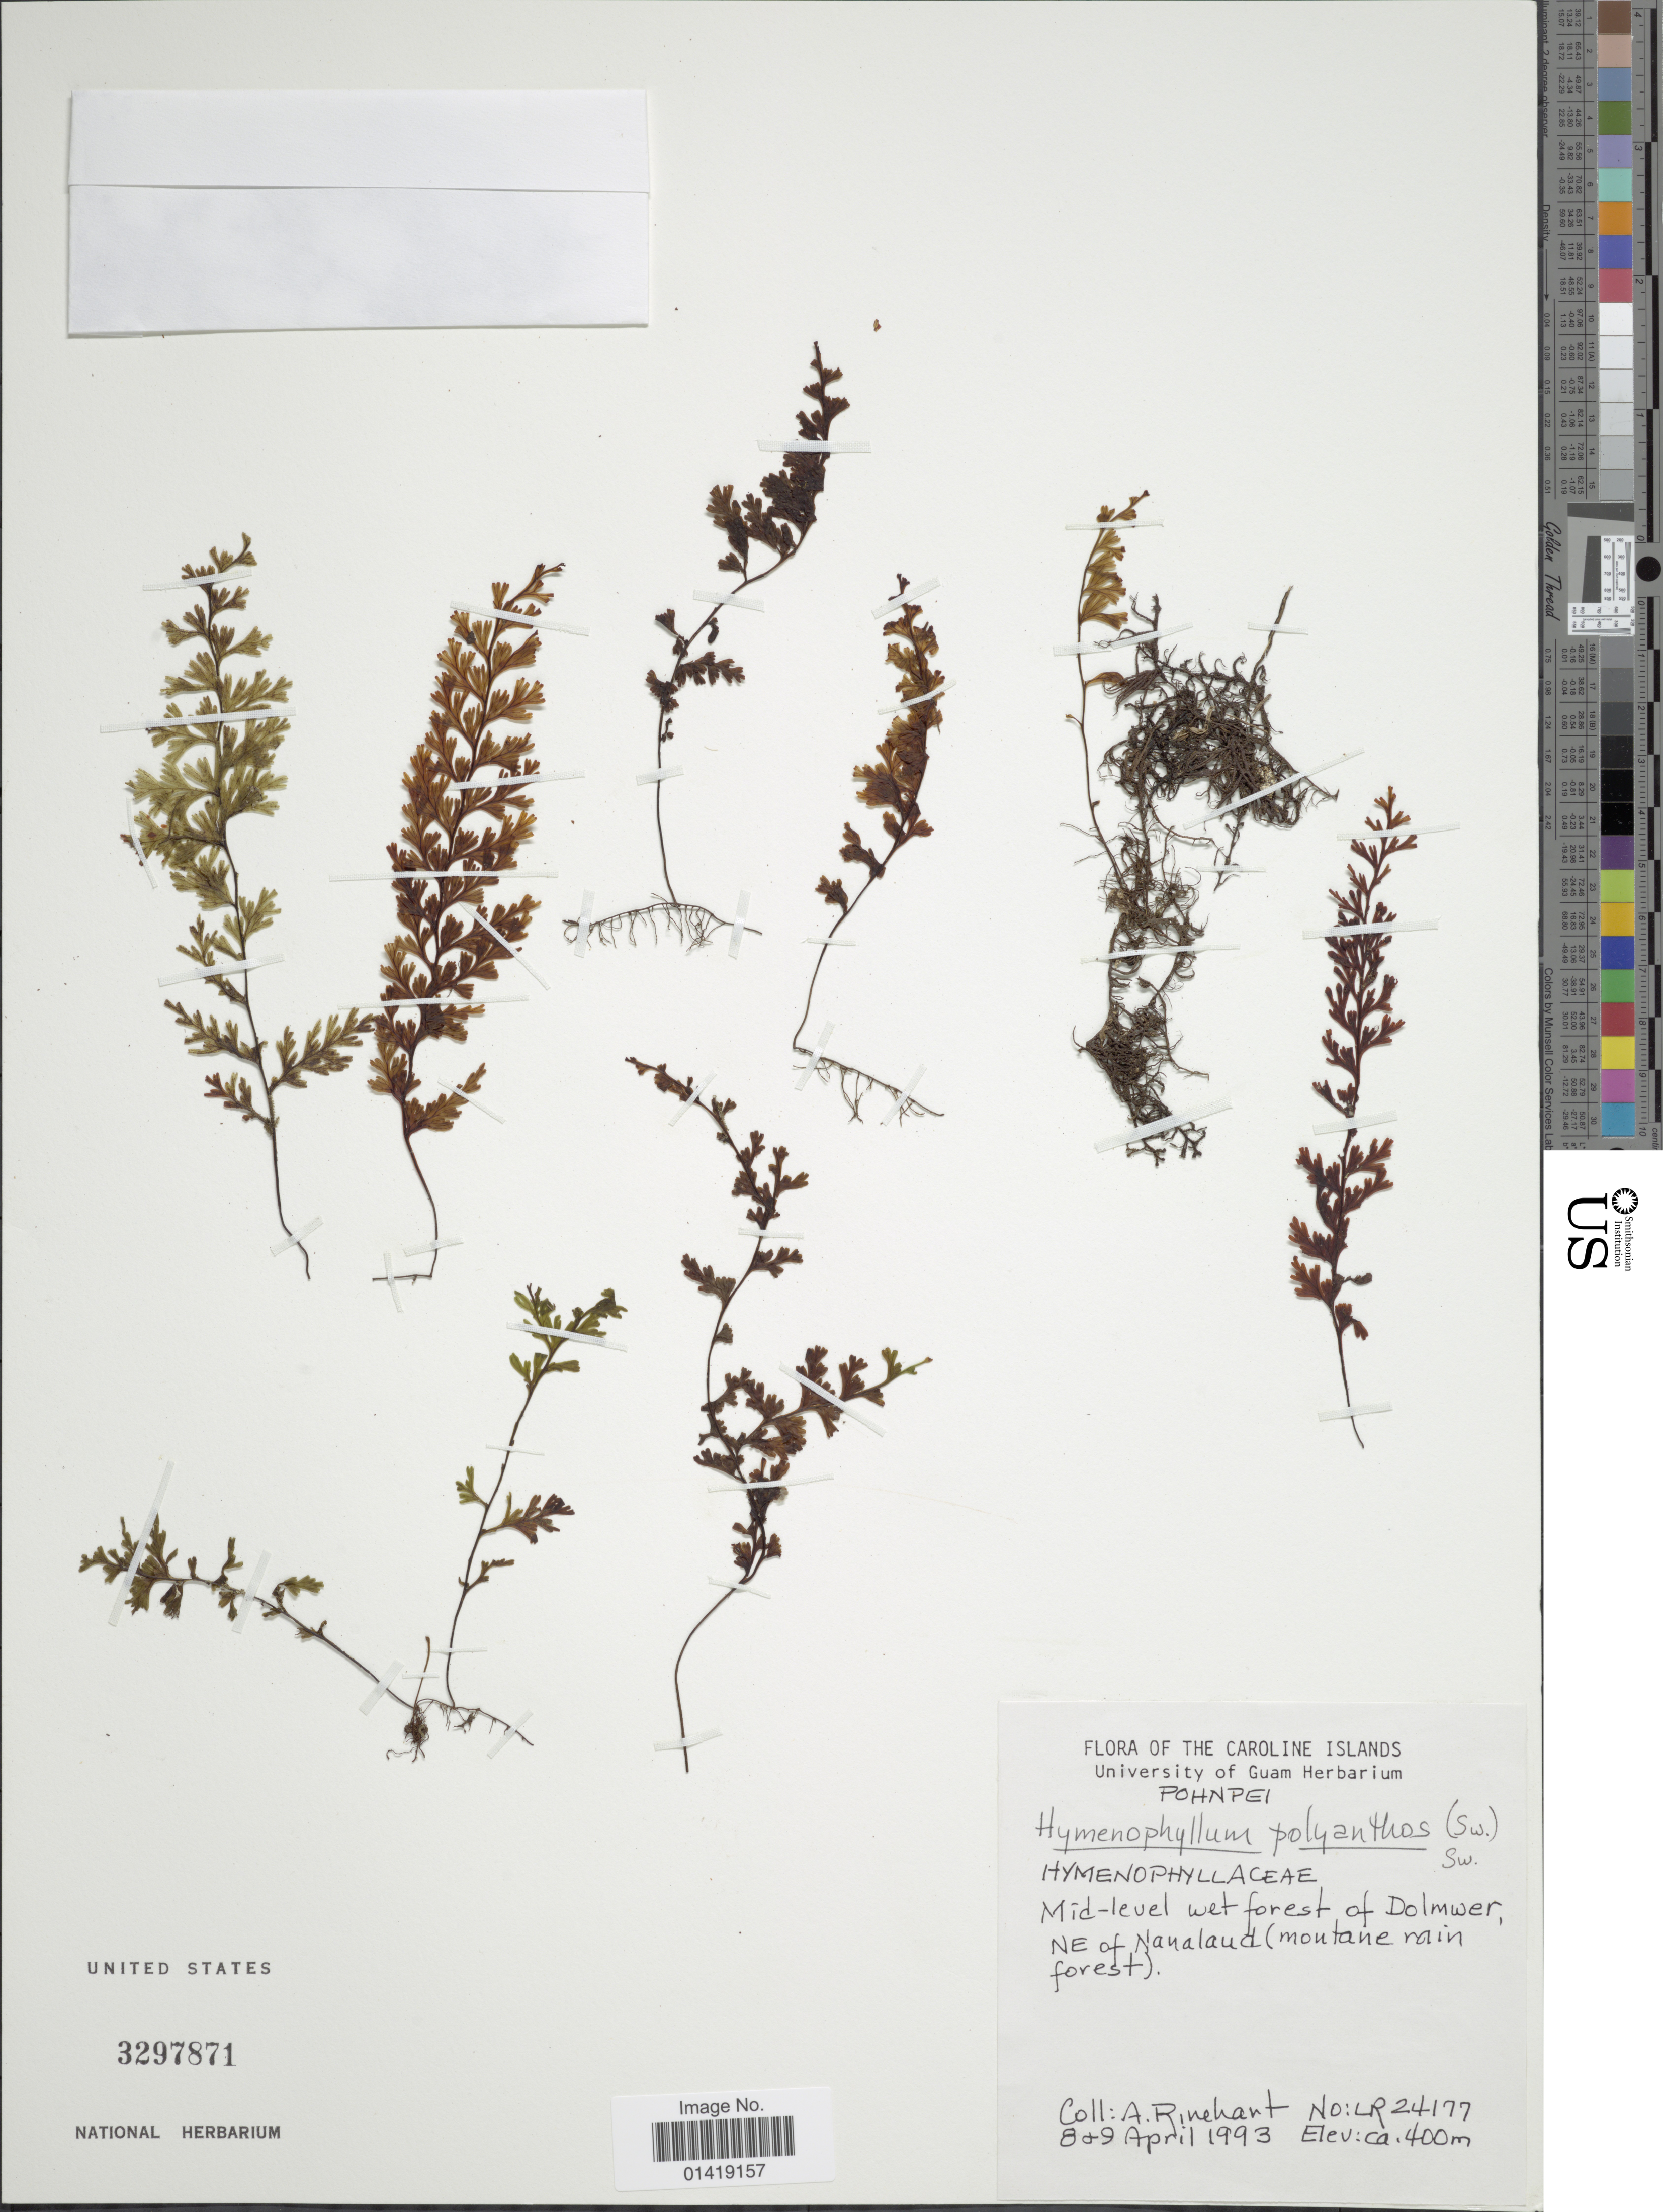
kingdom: Plantae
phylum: Tracheophyta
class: Polypodiopsida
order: Hymenophyllales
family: Hymenophyllaceae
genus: Hymenophyllum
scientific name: Hymenophyllum polyanthos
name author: (Sw.) Sw.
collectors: A. Rinehart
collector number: LR24177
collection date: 1993-04-08/1993-04-09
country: Micronesia, Federated States of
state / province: Pohnpei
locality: The Caroline Islands Pohnpei midlevel wet forest of Dolmwer NE of Nanalaud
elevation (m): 400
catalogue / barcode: US 3297871